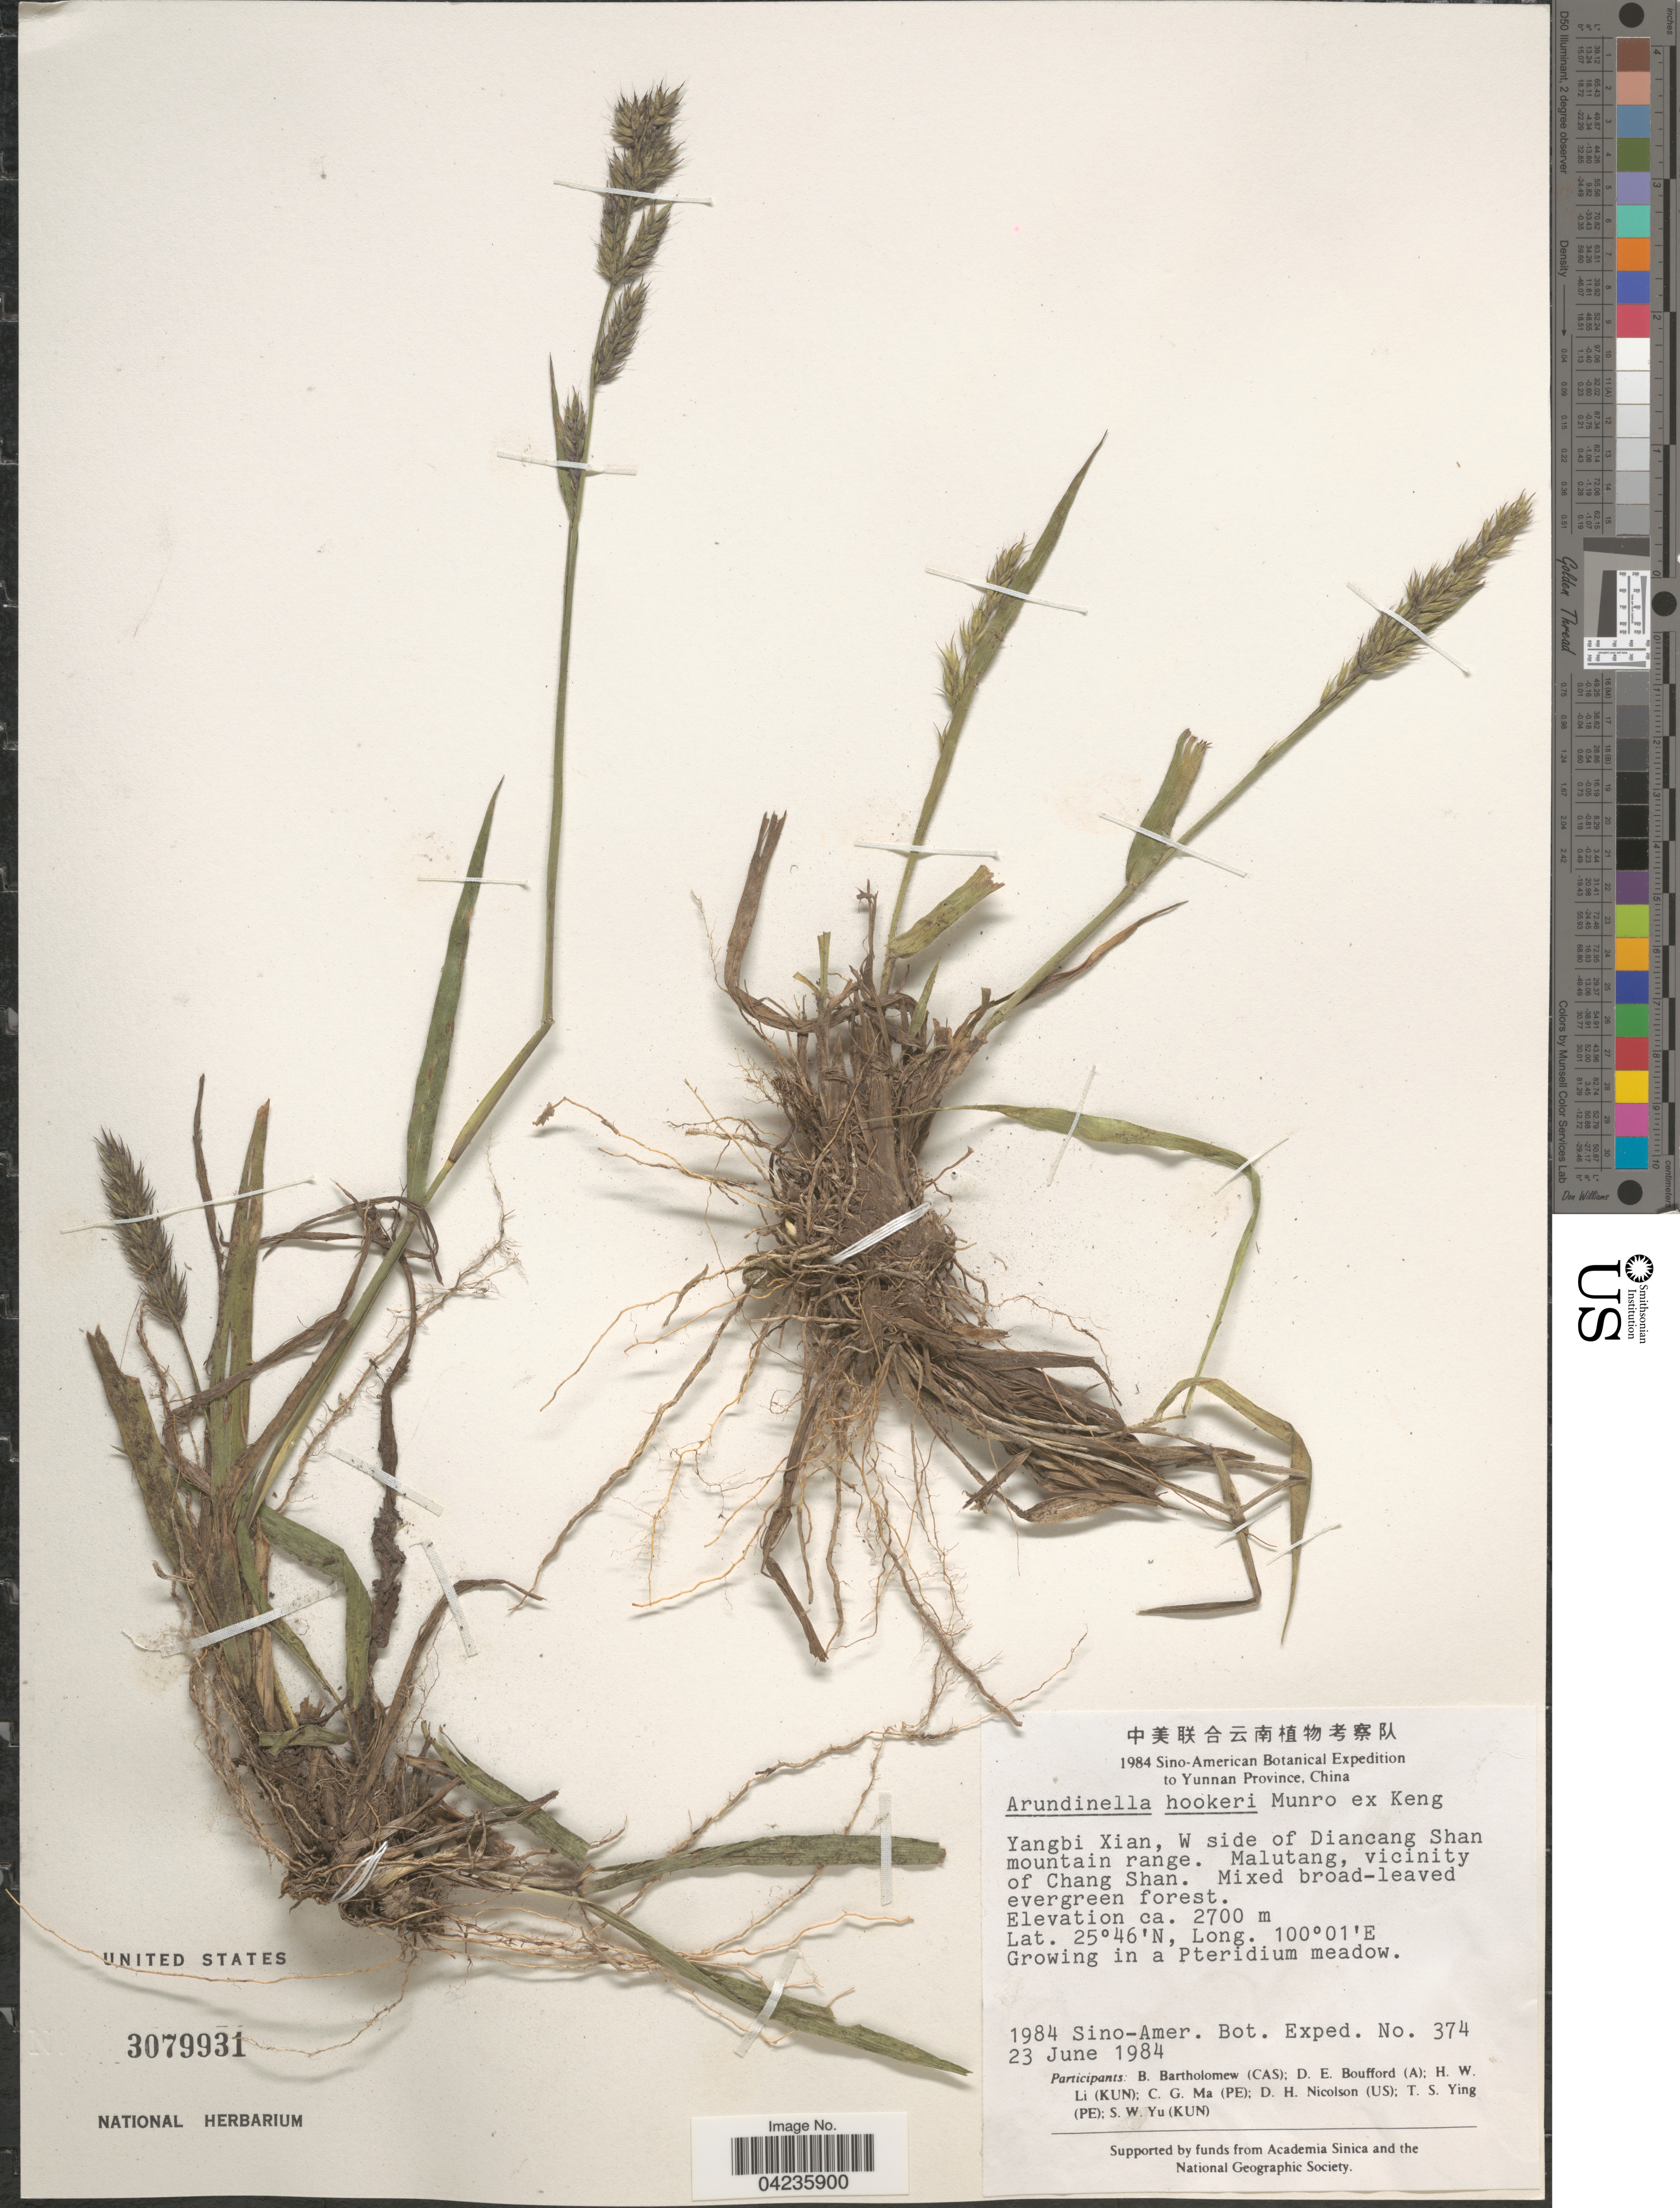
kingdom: Plantae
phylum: Tracheophyta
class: Liliopsida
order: Poales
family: Poaceae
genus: Arundinella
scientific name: Arundinella hookeri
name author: Munro ex Keng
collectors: B. Bartholomew, D. E. Boufford, H. W. Li, C. Ma & et al.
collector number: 374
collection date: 1984-06-23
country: China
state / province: Yunnan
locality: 1984 Sino-American Botanical Expedition to Yunnan Province, China. Yangbi Xian, W side of Diancang Shan mountain range. Malutang, vicinity of Chang Shan.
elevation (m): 2700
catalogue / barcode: US 3079931